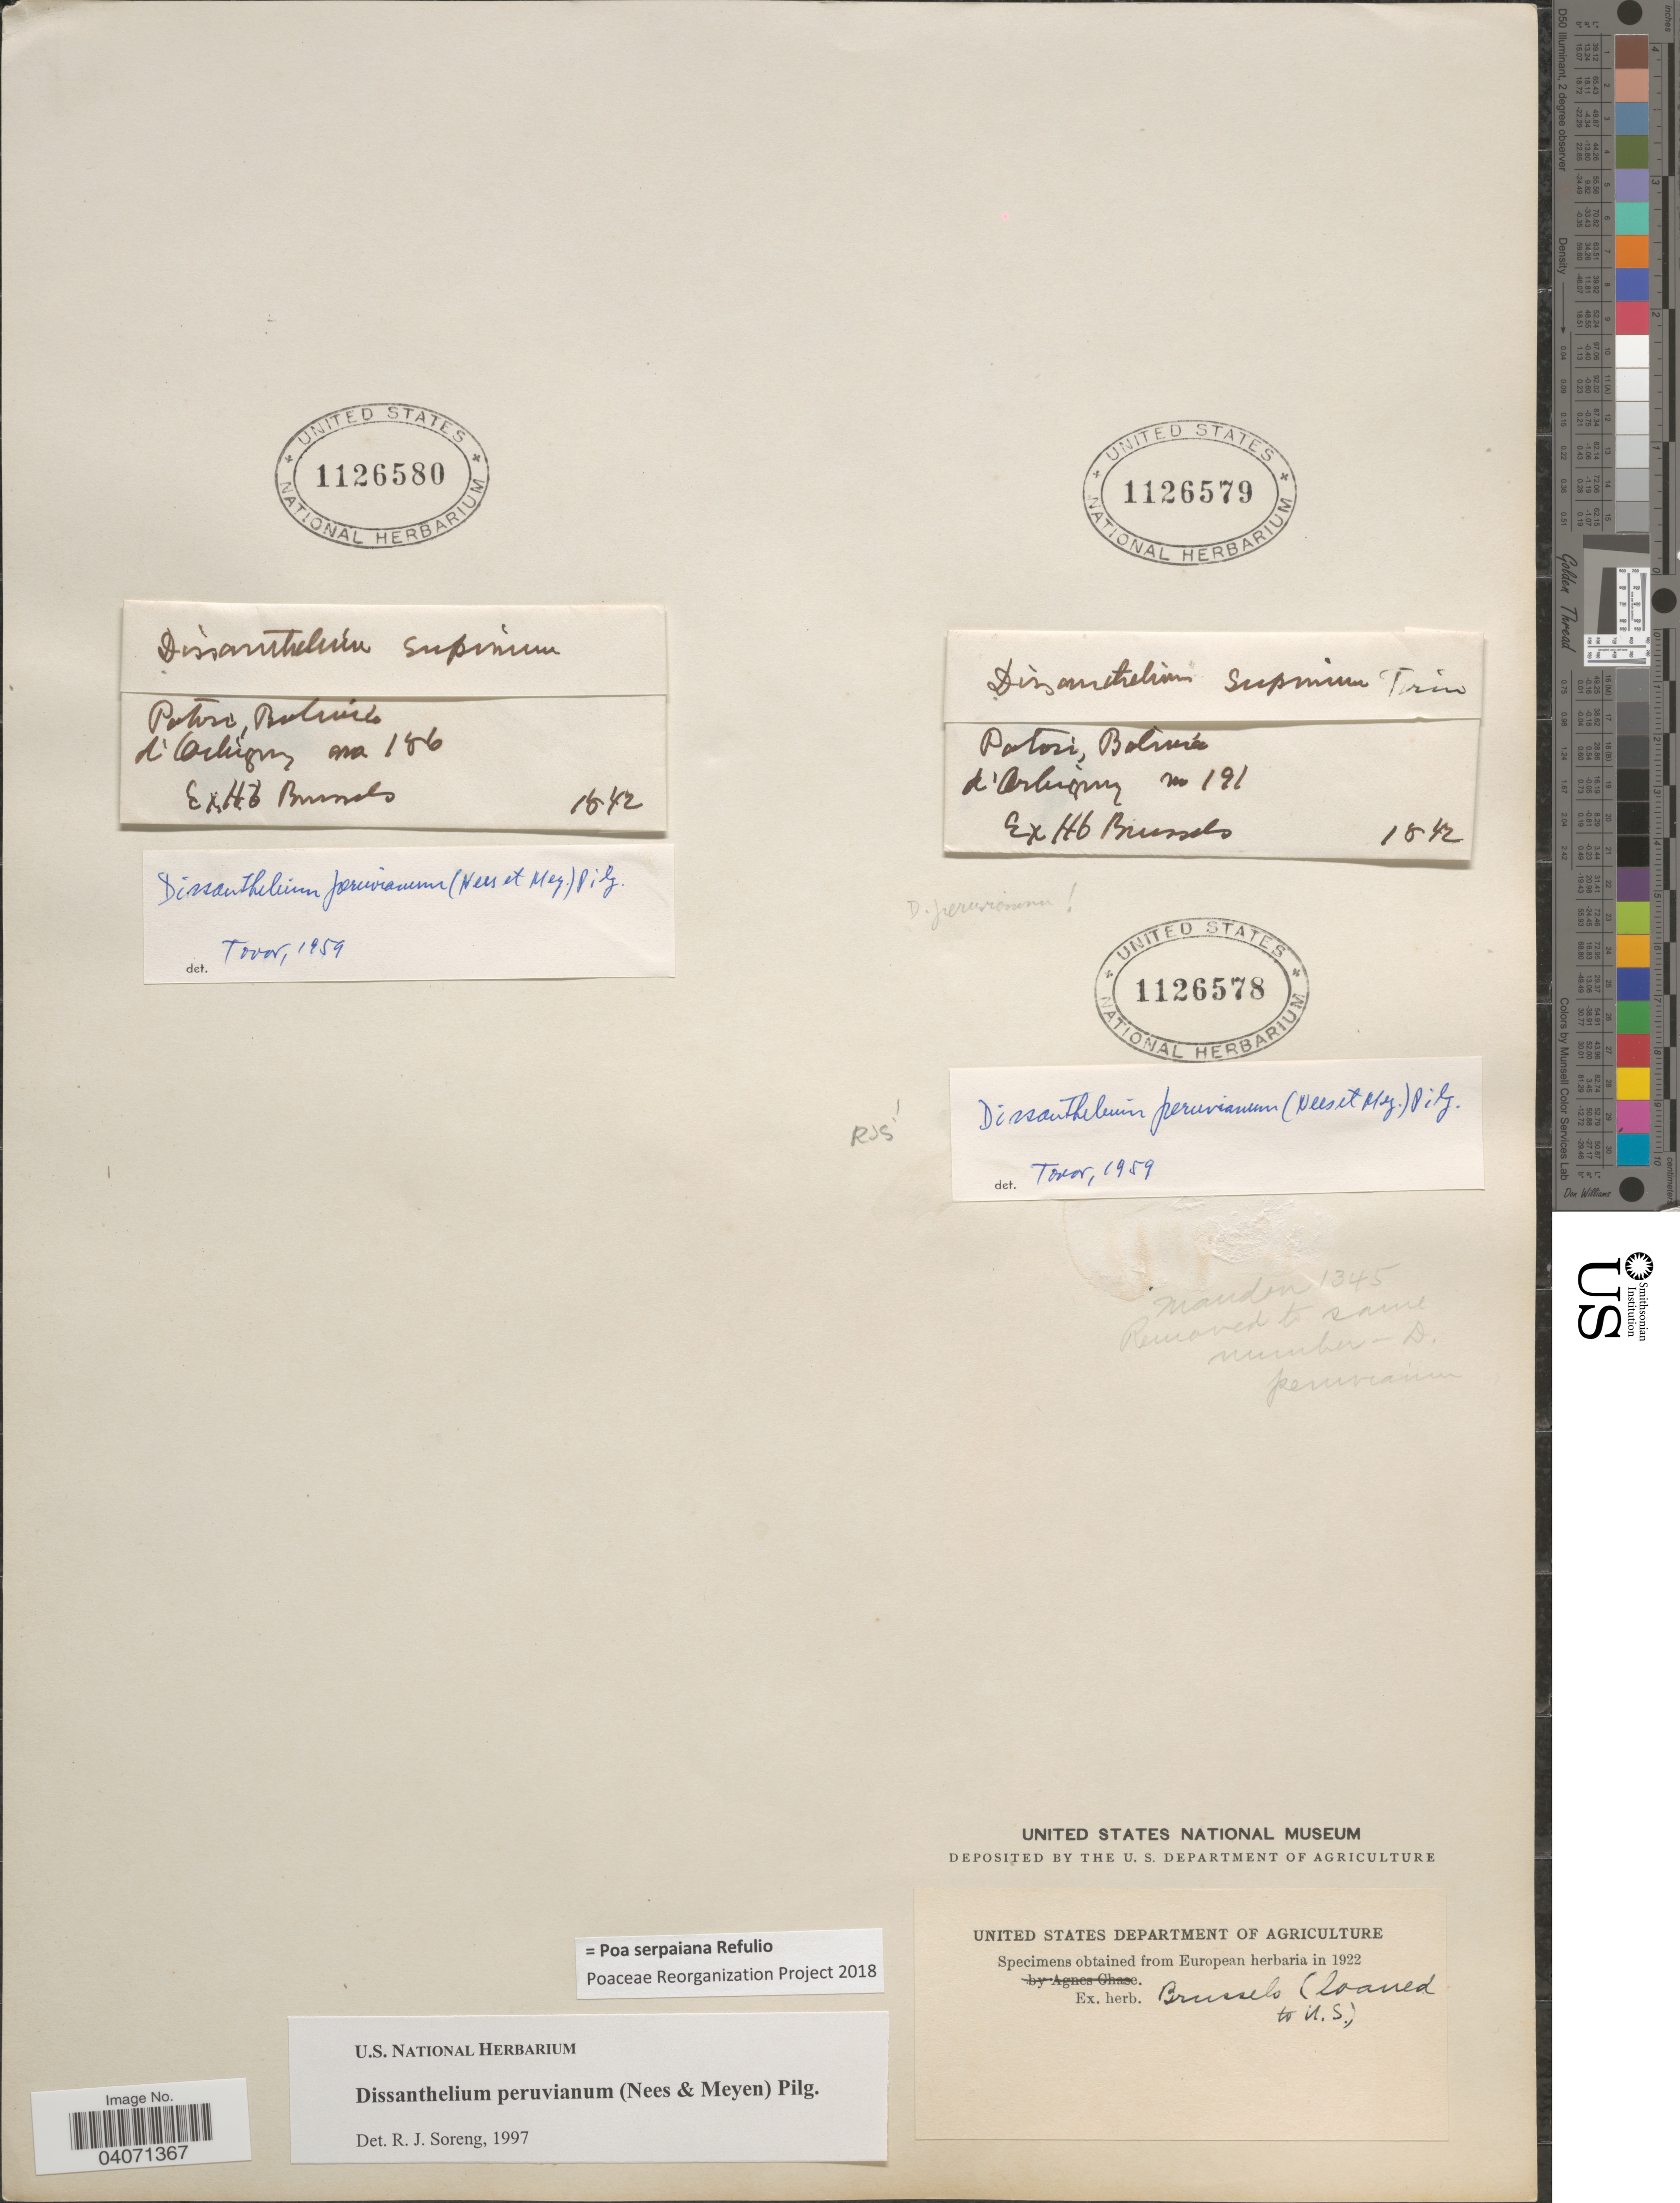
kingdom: Plantae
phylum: Tracheophyta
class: Liliopsida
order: Poales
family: Poaceae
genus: Poa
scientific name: Poa serpaiana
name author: Refulio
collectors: D'Orbigny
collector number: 191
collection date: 1842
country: Bolivia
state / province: Potosi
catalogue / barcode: US 1126579-2